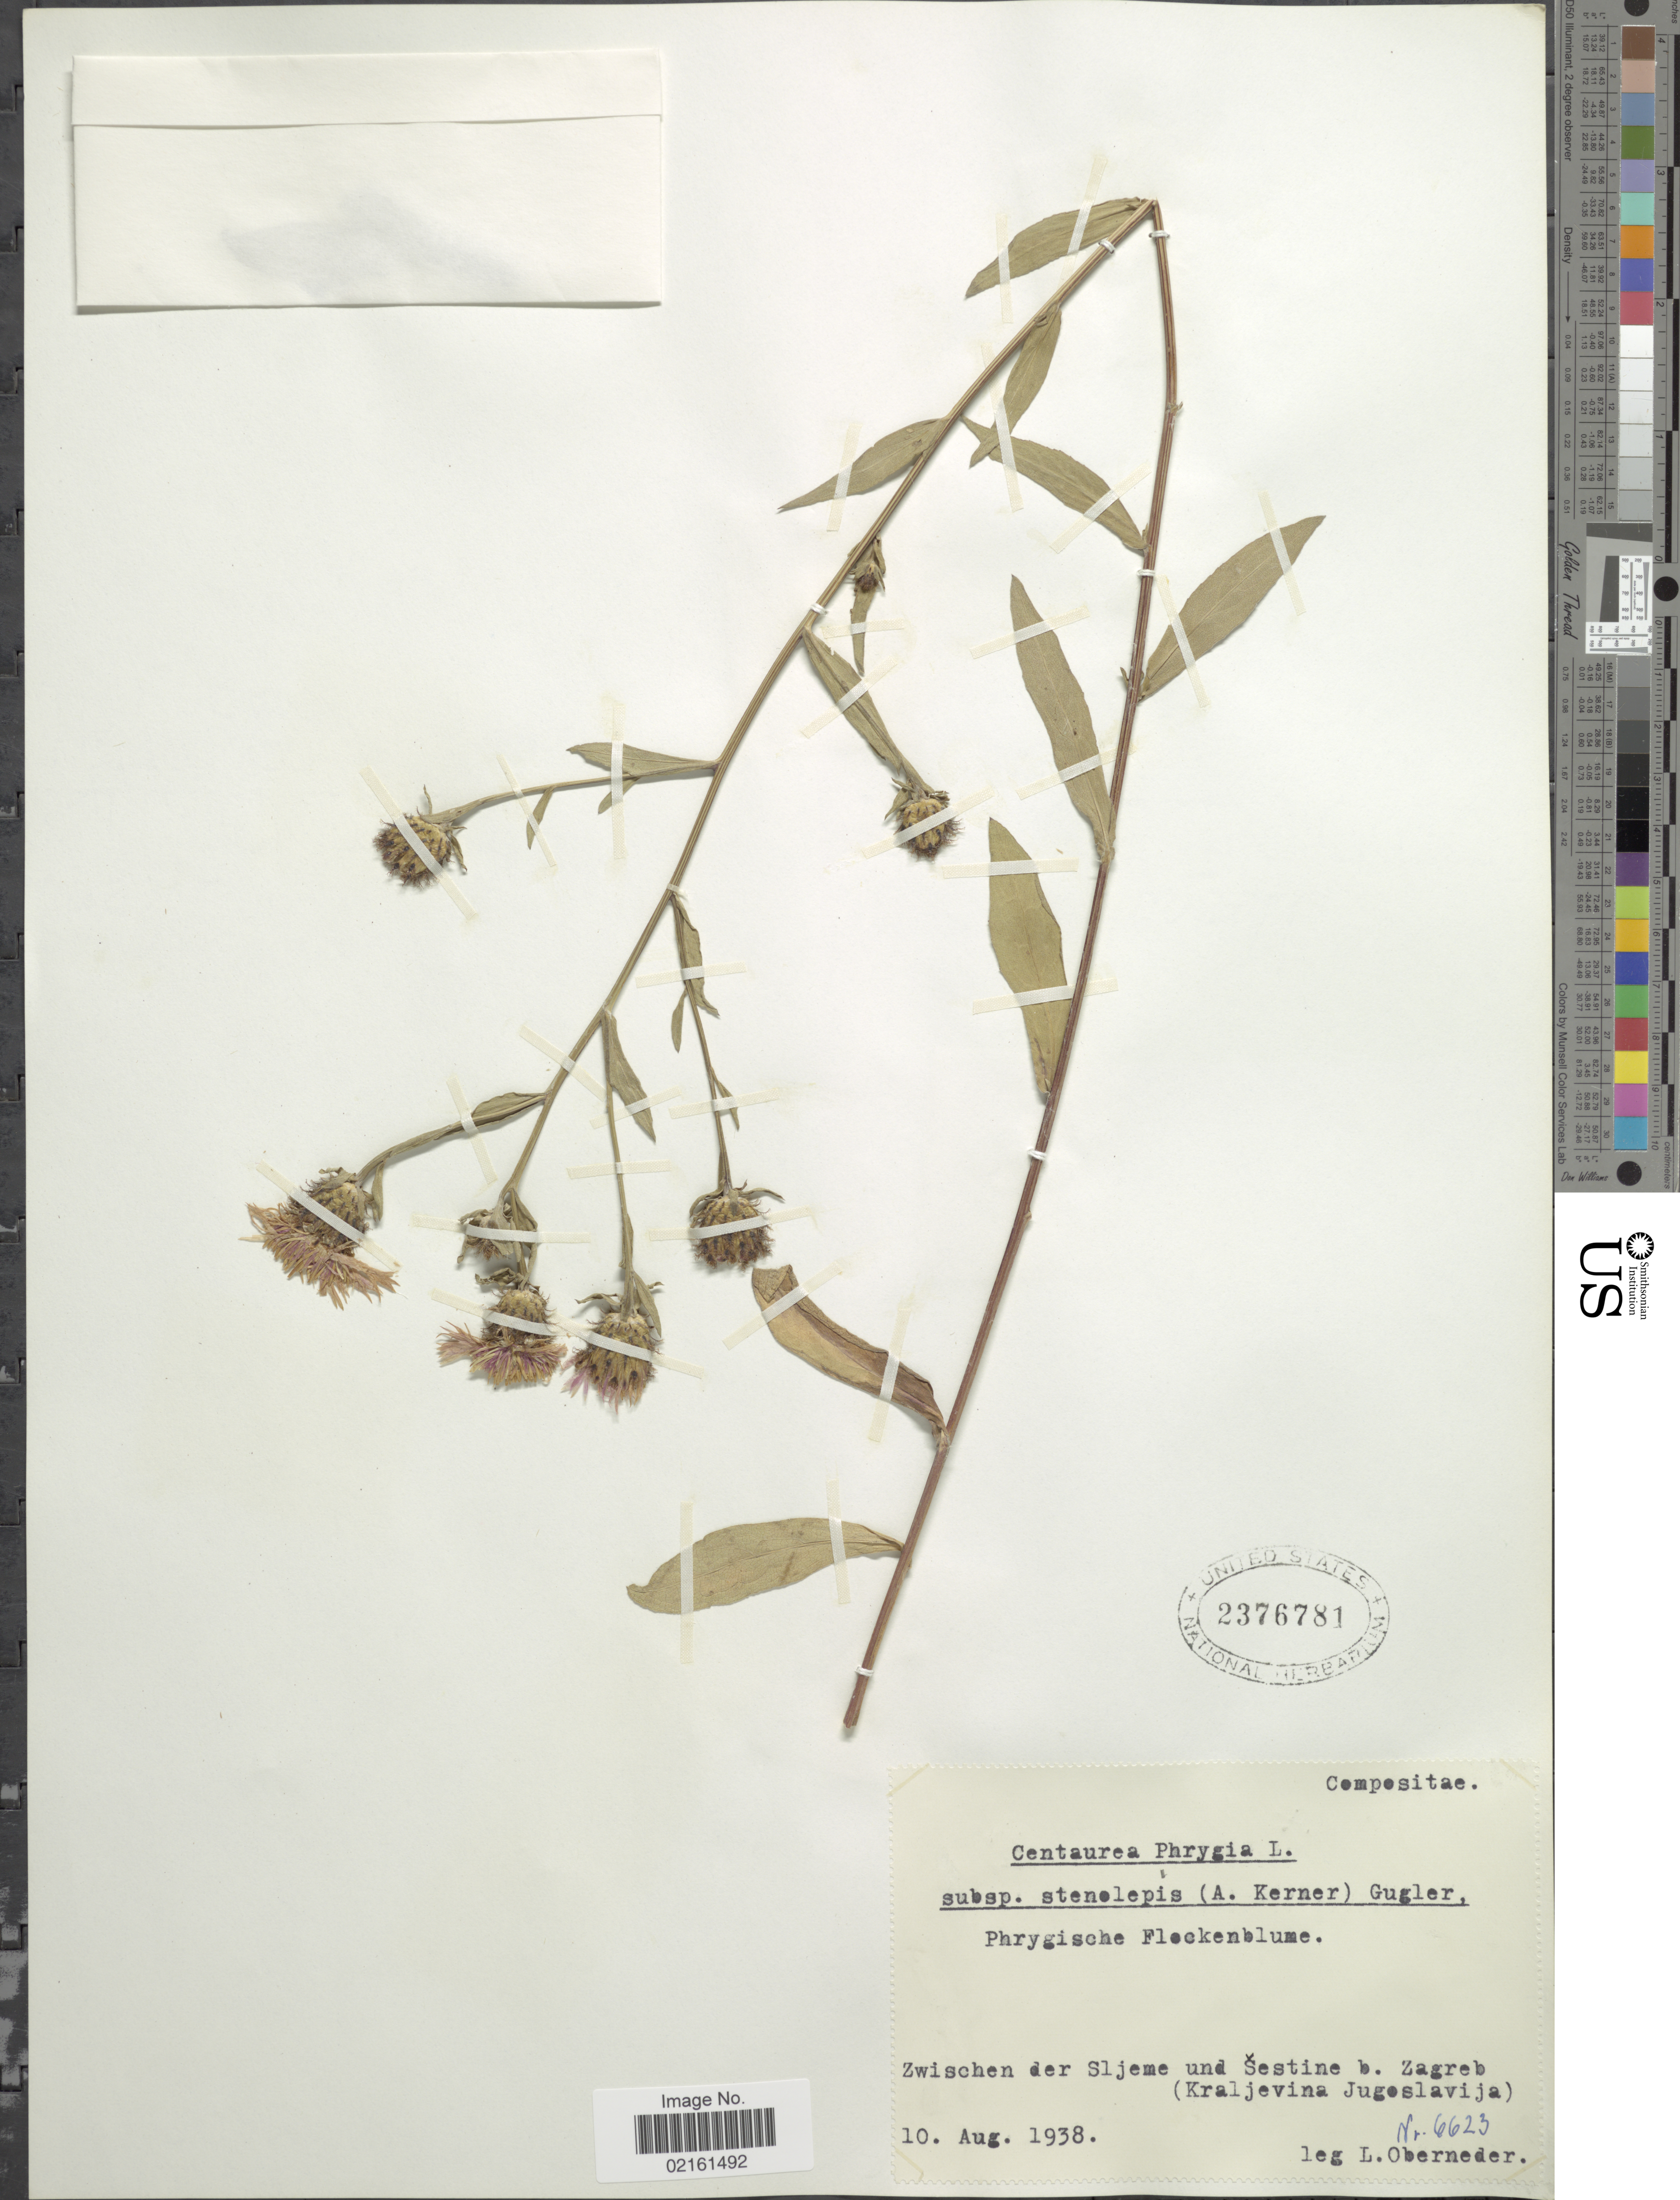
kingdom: Plantae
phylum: Tracheophyta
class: Magnoliopsida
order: Asterales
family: Asteraceae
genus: Centaurea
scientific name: Centaurea phrygia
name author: L.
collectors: L. Oberneder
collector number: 6623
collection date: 1938-08-10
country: Croatia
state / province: Zagreb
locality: Zwischen der Sljeme und Sestine b. Zagreb (Kraljevina Jugoslavija)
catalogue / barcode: US 2376781